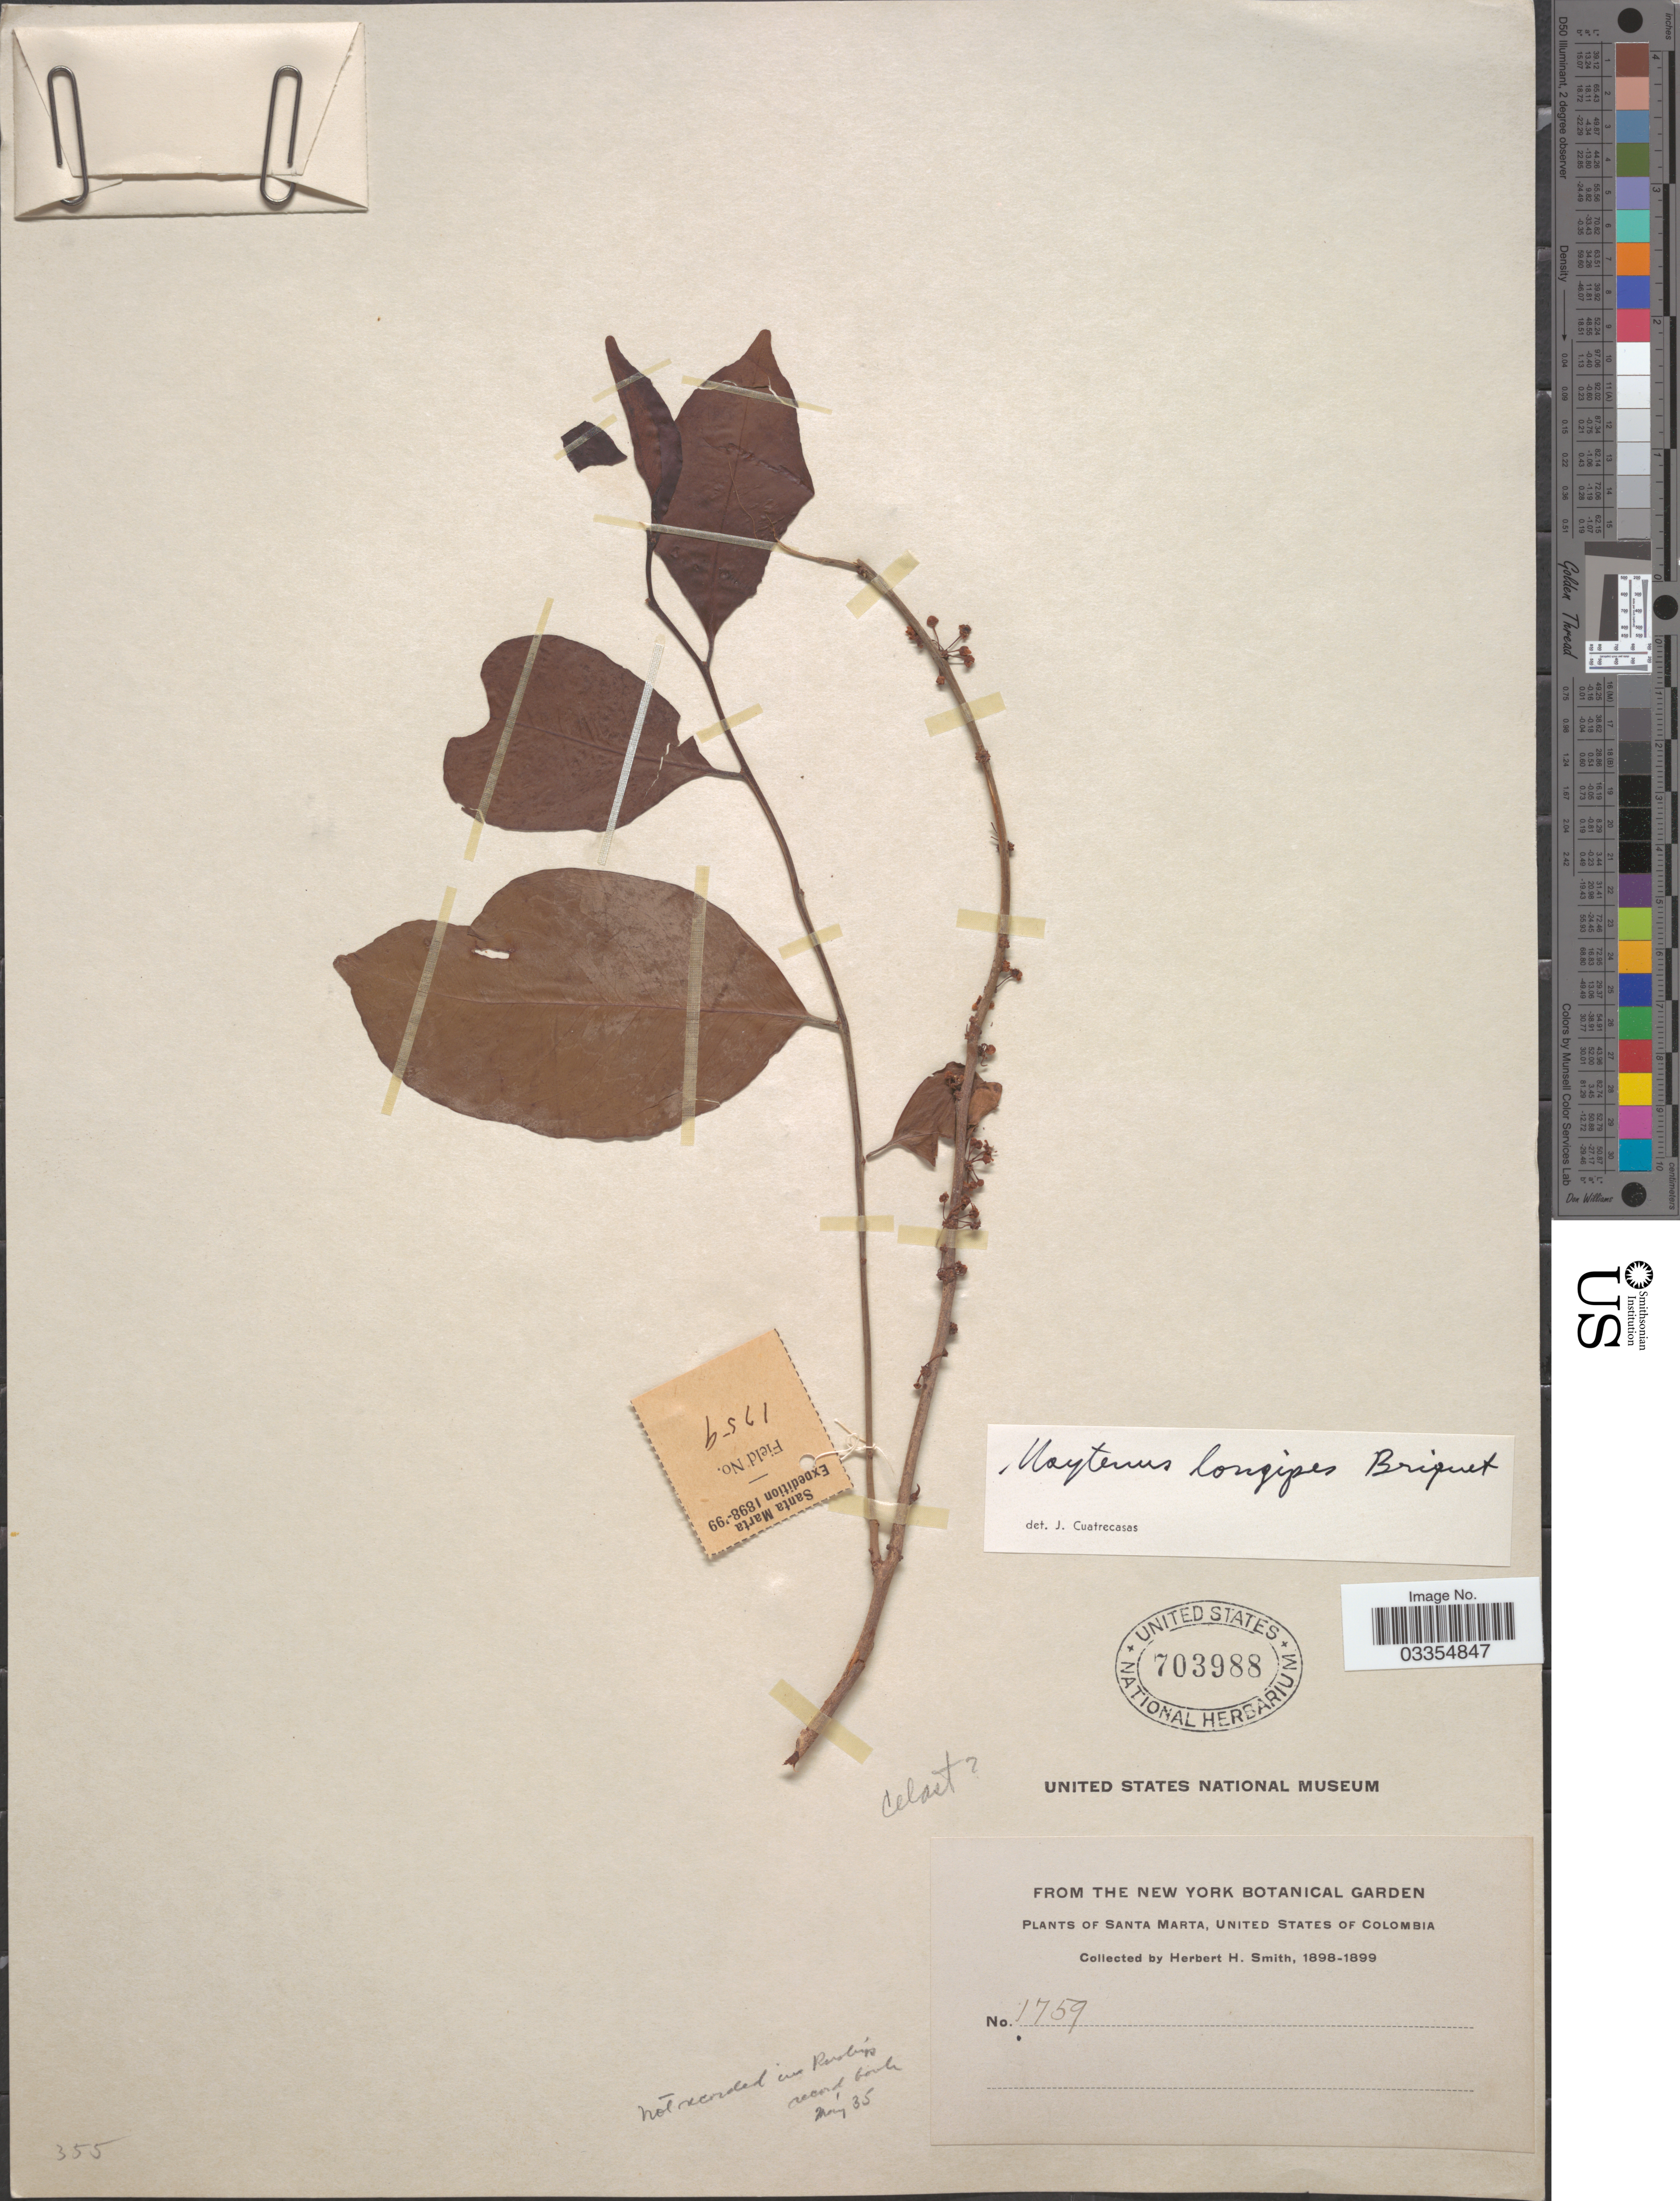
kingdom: Plantae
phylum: Tracheophyta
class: Magnoliopsida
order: Celastrales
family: Celastraceae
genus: Maytenus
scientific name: Maytenus longipes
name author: Briq.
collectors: Herbert H. Smith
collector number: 1759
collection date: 1898/1899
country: Colombia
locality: Santa Marta, United States of Colombia.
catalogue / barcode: US 703988